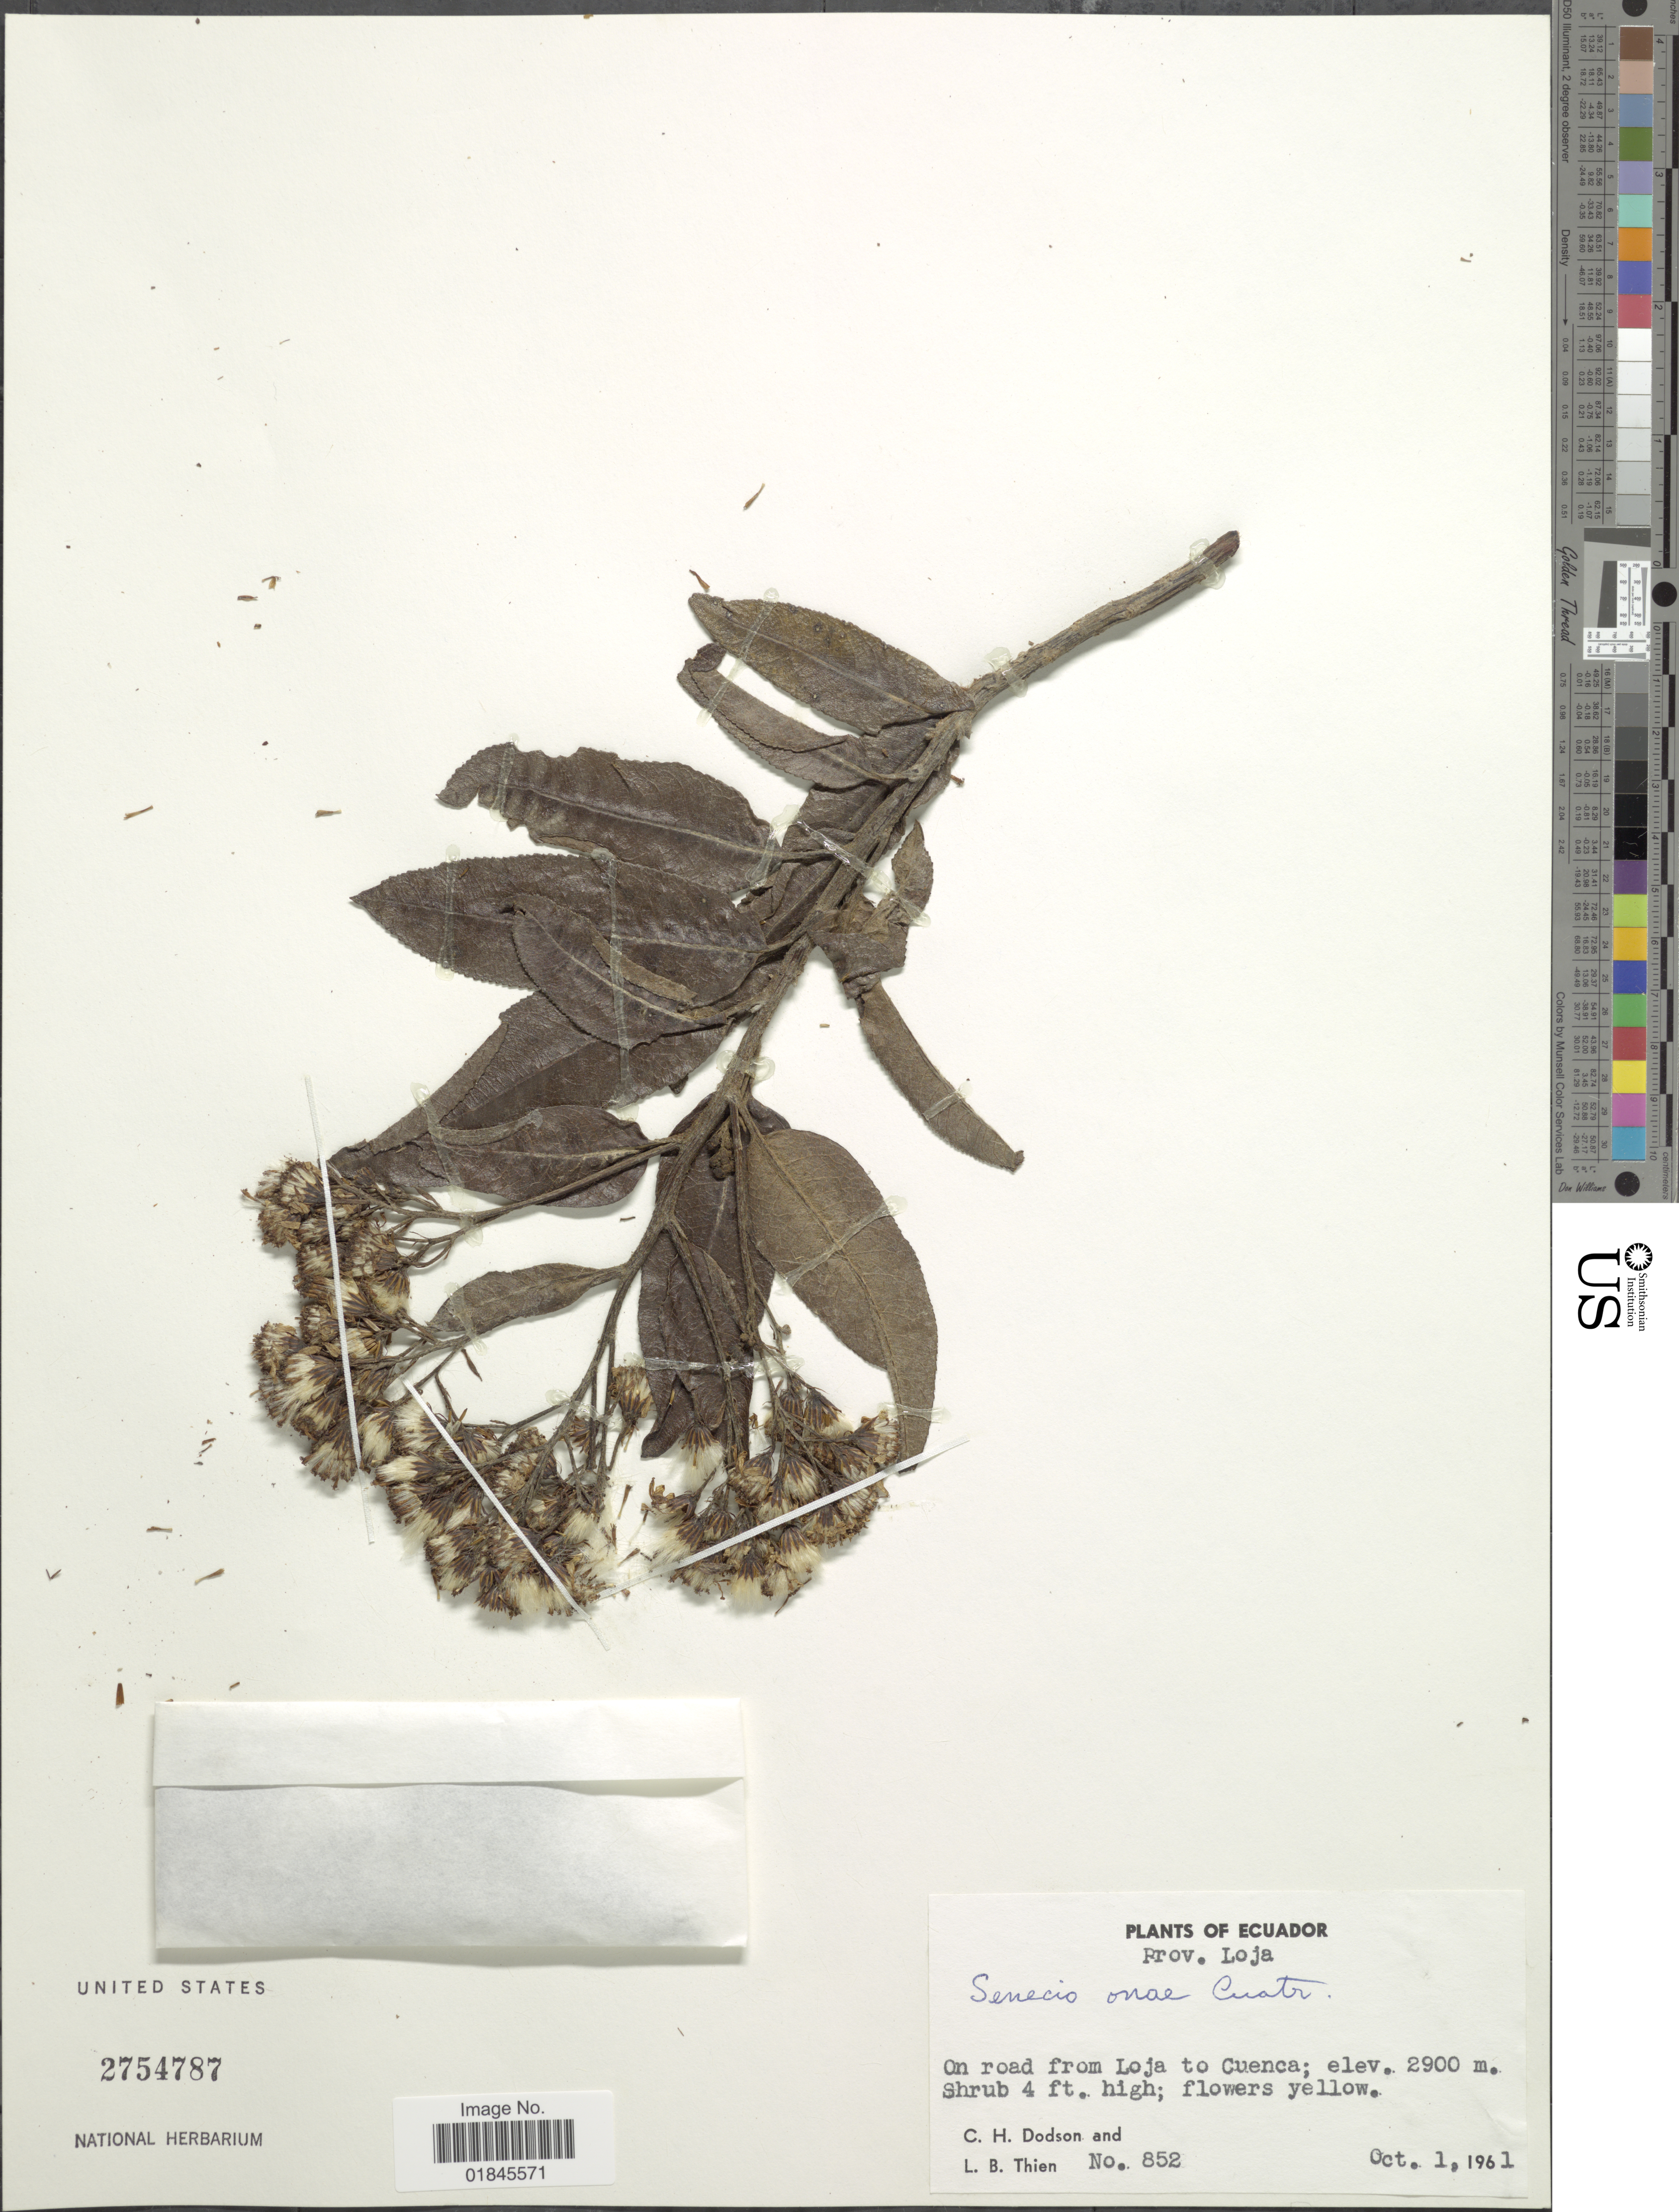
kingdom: Plantae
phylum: Tracheophyta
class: Magnoliopsida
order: Asterales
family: Asteraceae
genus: Pentacalia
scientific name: Pentacalia onae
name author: (Cuatrec.) Cuatrec.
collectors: C. H. Dodson & L. Thien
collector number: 852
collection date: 1961-10-01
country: Ecuador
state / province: Loja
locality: On road from Loja to Cuenca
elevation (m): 2900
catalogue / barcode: US 2754787